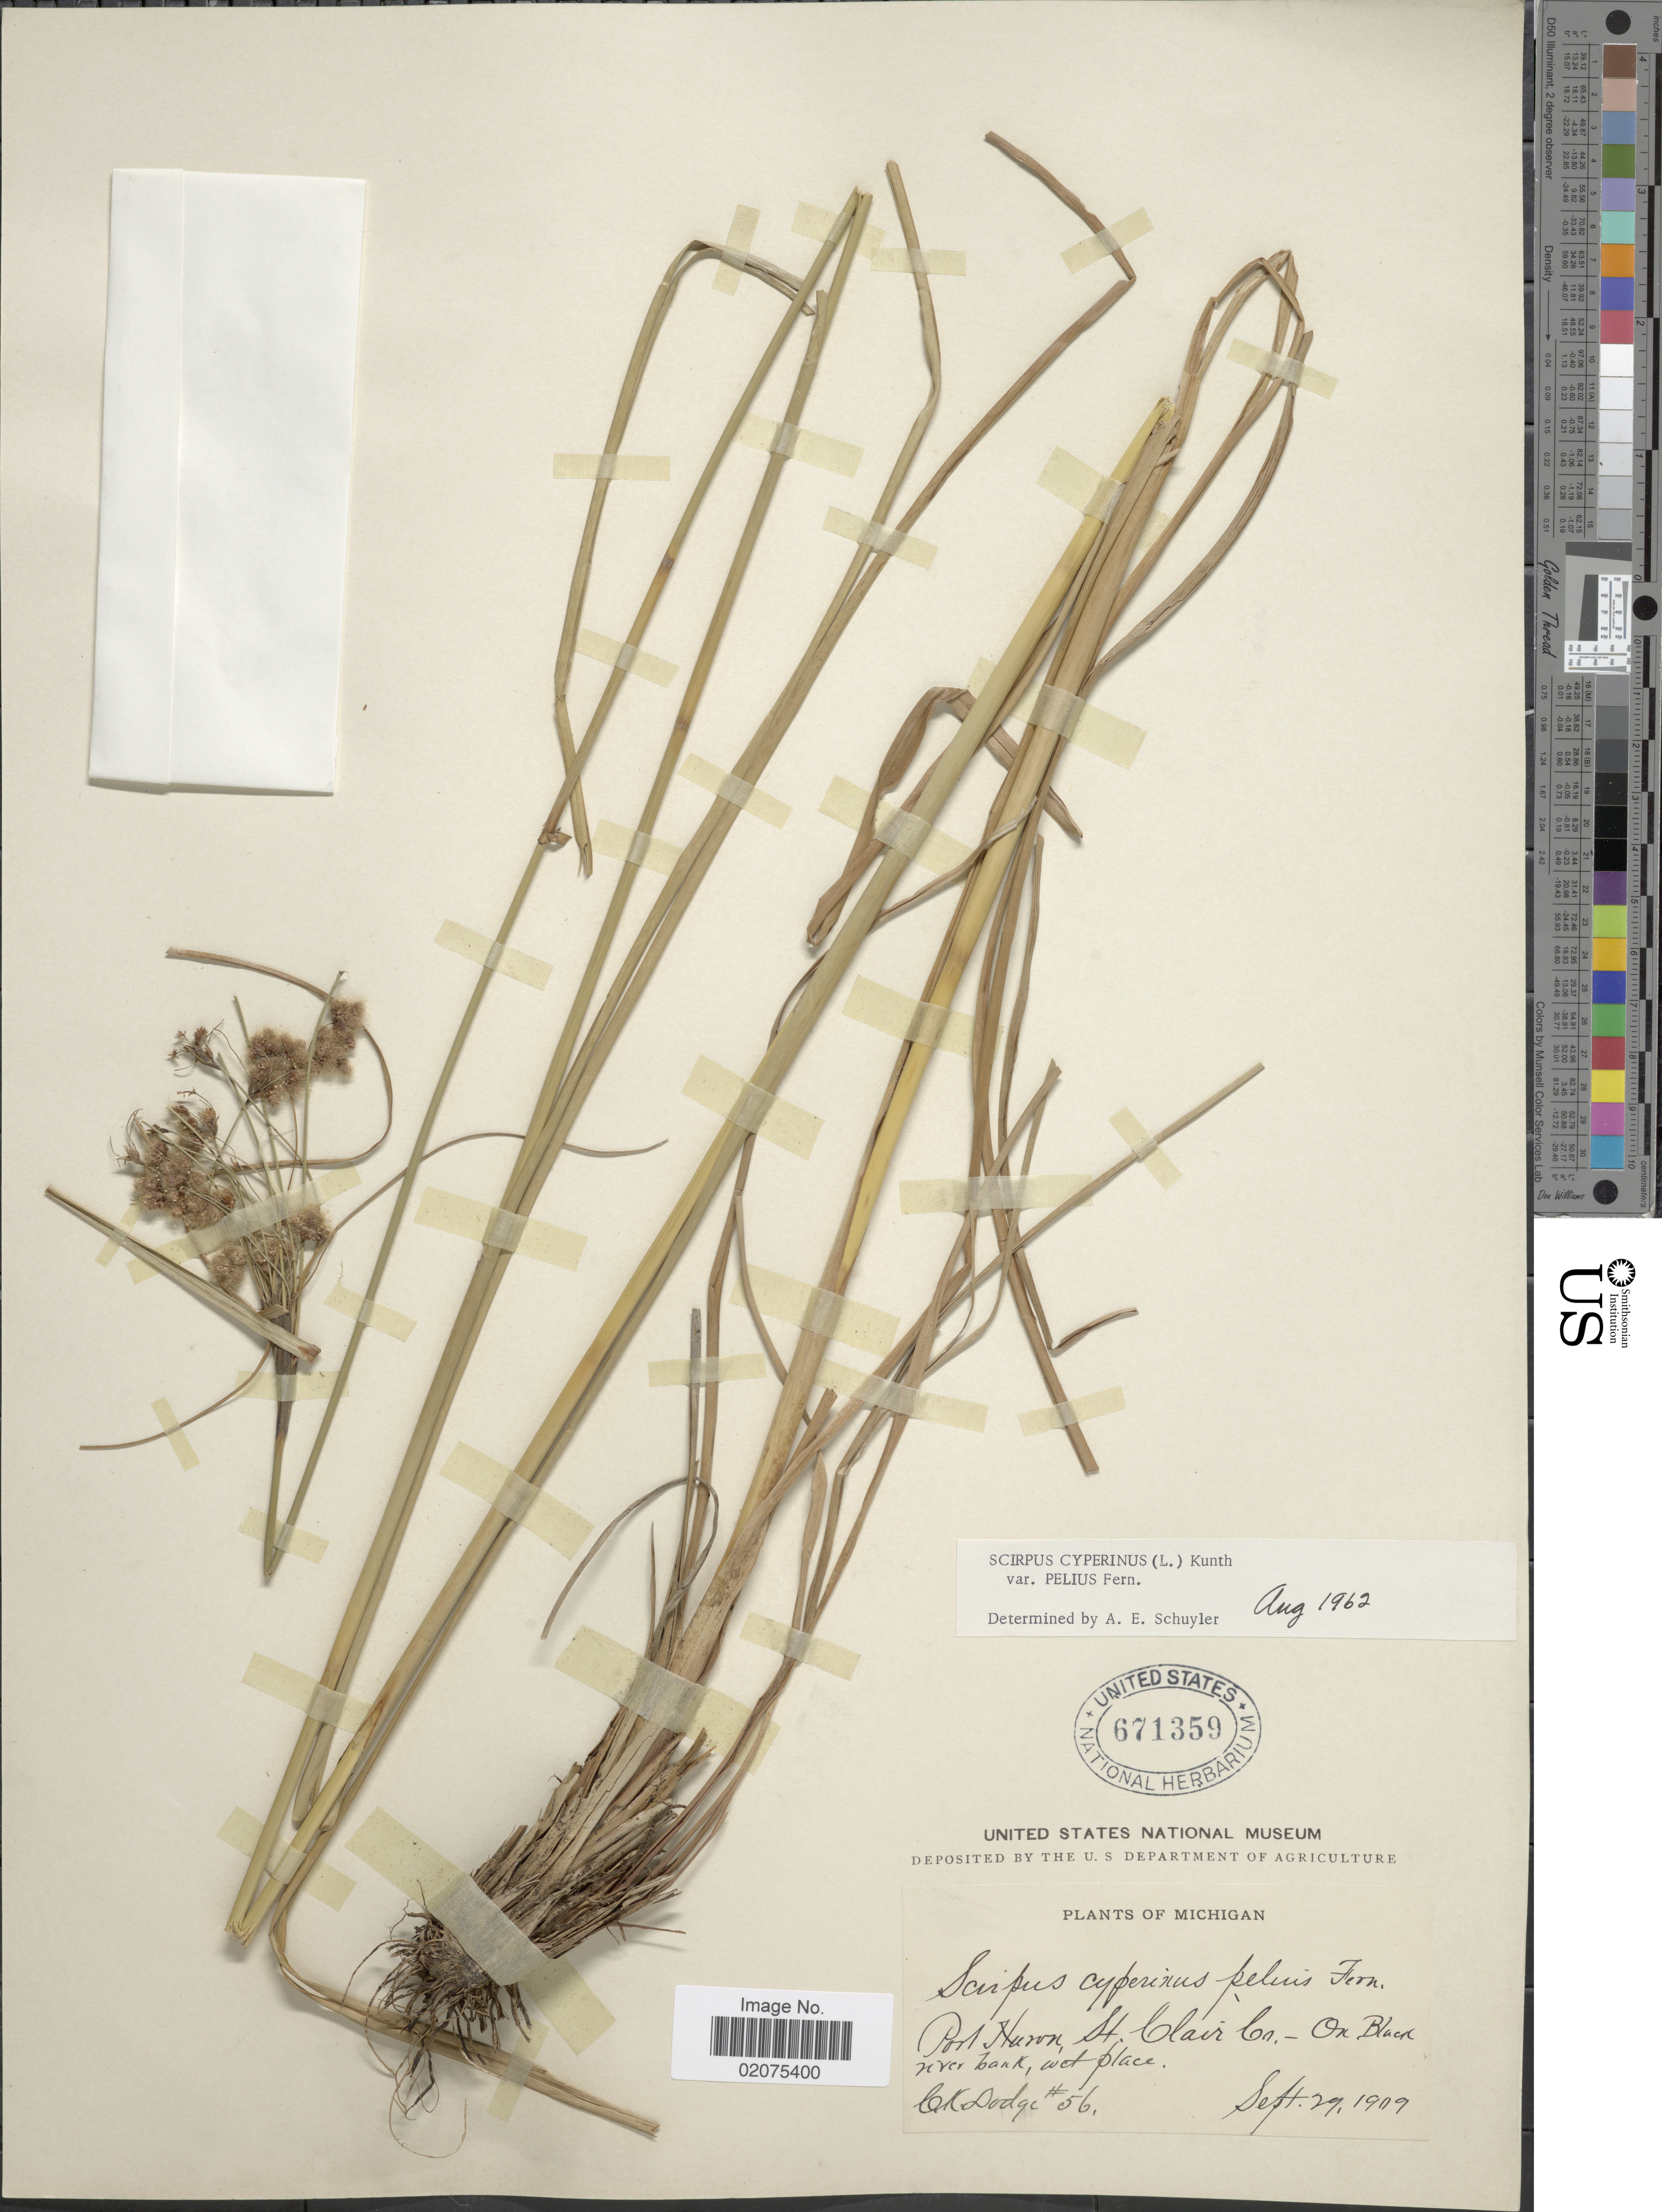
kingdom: Plantae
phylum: Tracheophyta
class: Liliopsida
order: Poales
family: Cyperaceae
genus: Scirpus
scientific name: Scirpus cyperinus var. pelius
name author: Fernald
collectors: C. Dodge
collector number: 56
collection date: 1909-09-29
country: United States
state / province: Michigan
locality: Port Huron, St. Clair Co. - On Black river bank, wet place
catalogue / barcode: US 671359